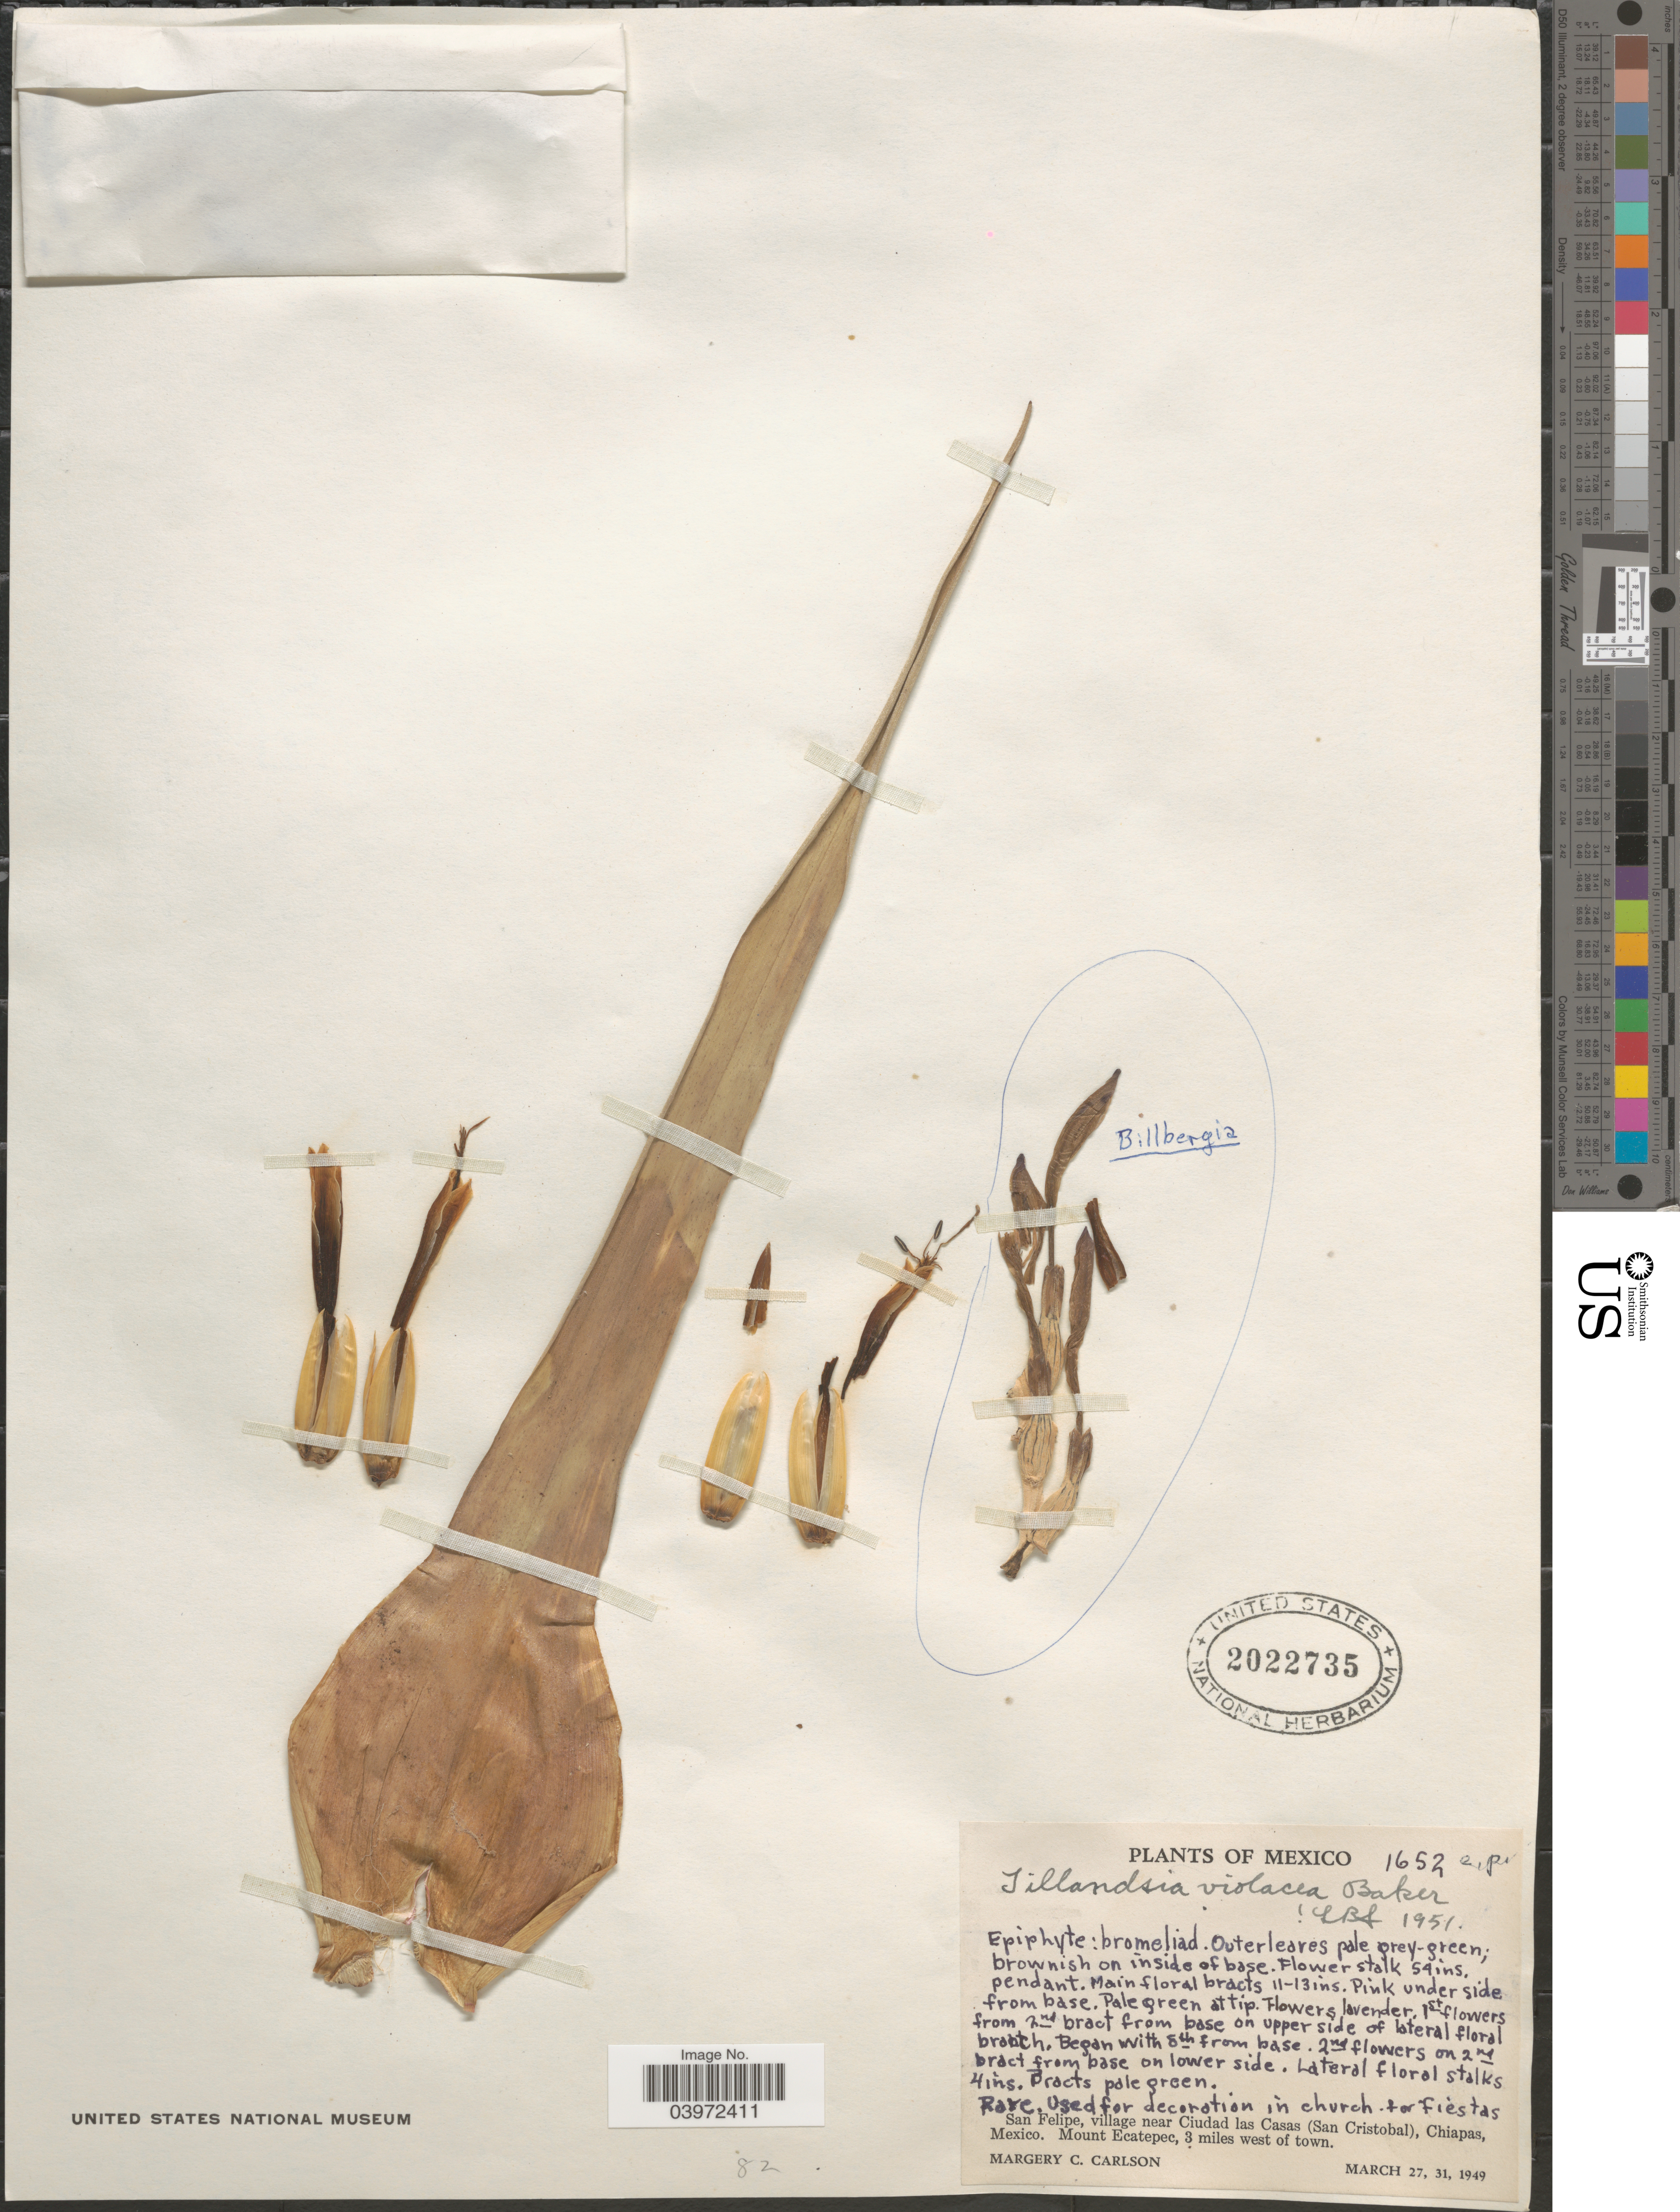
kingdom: Plantae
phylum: Tracheophyta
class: Liliopsida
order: Poales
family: Bromeliaceae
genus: Tillandsia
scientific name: Tillandsia violacea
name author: Klotzsch ex Beer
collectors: M. C. Carlson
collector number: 1652?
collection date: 1949-03-27/1949-03-31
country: Mexico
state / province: Chiapas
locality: San Felipe, village near Ciudad las Casas (San Cristobal). Mount Ecatepec, 3 miles west of town.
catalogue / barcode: US 2022735